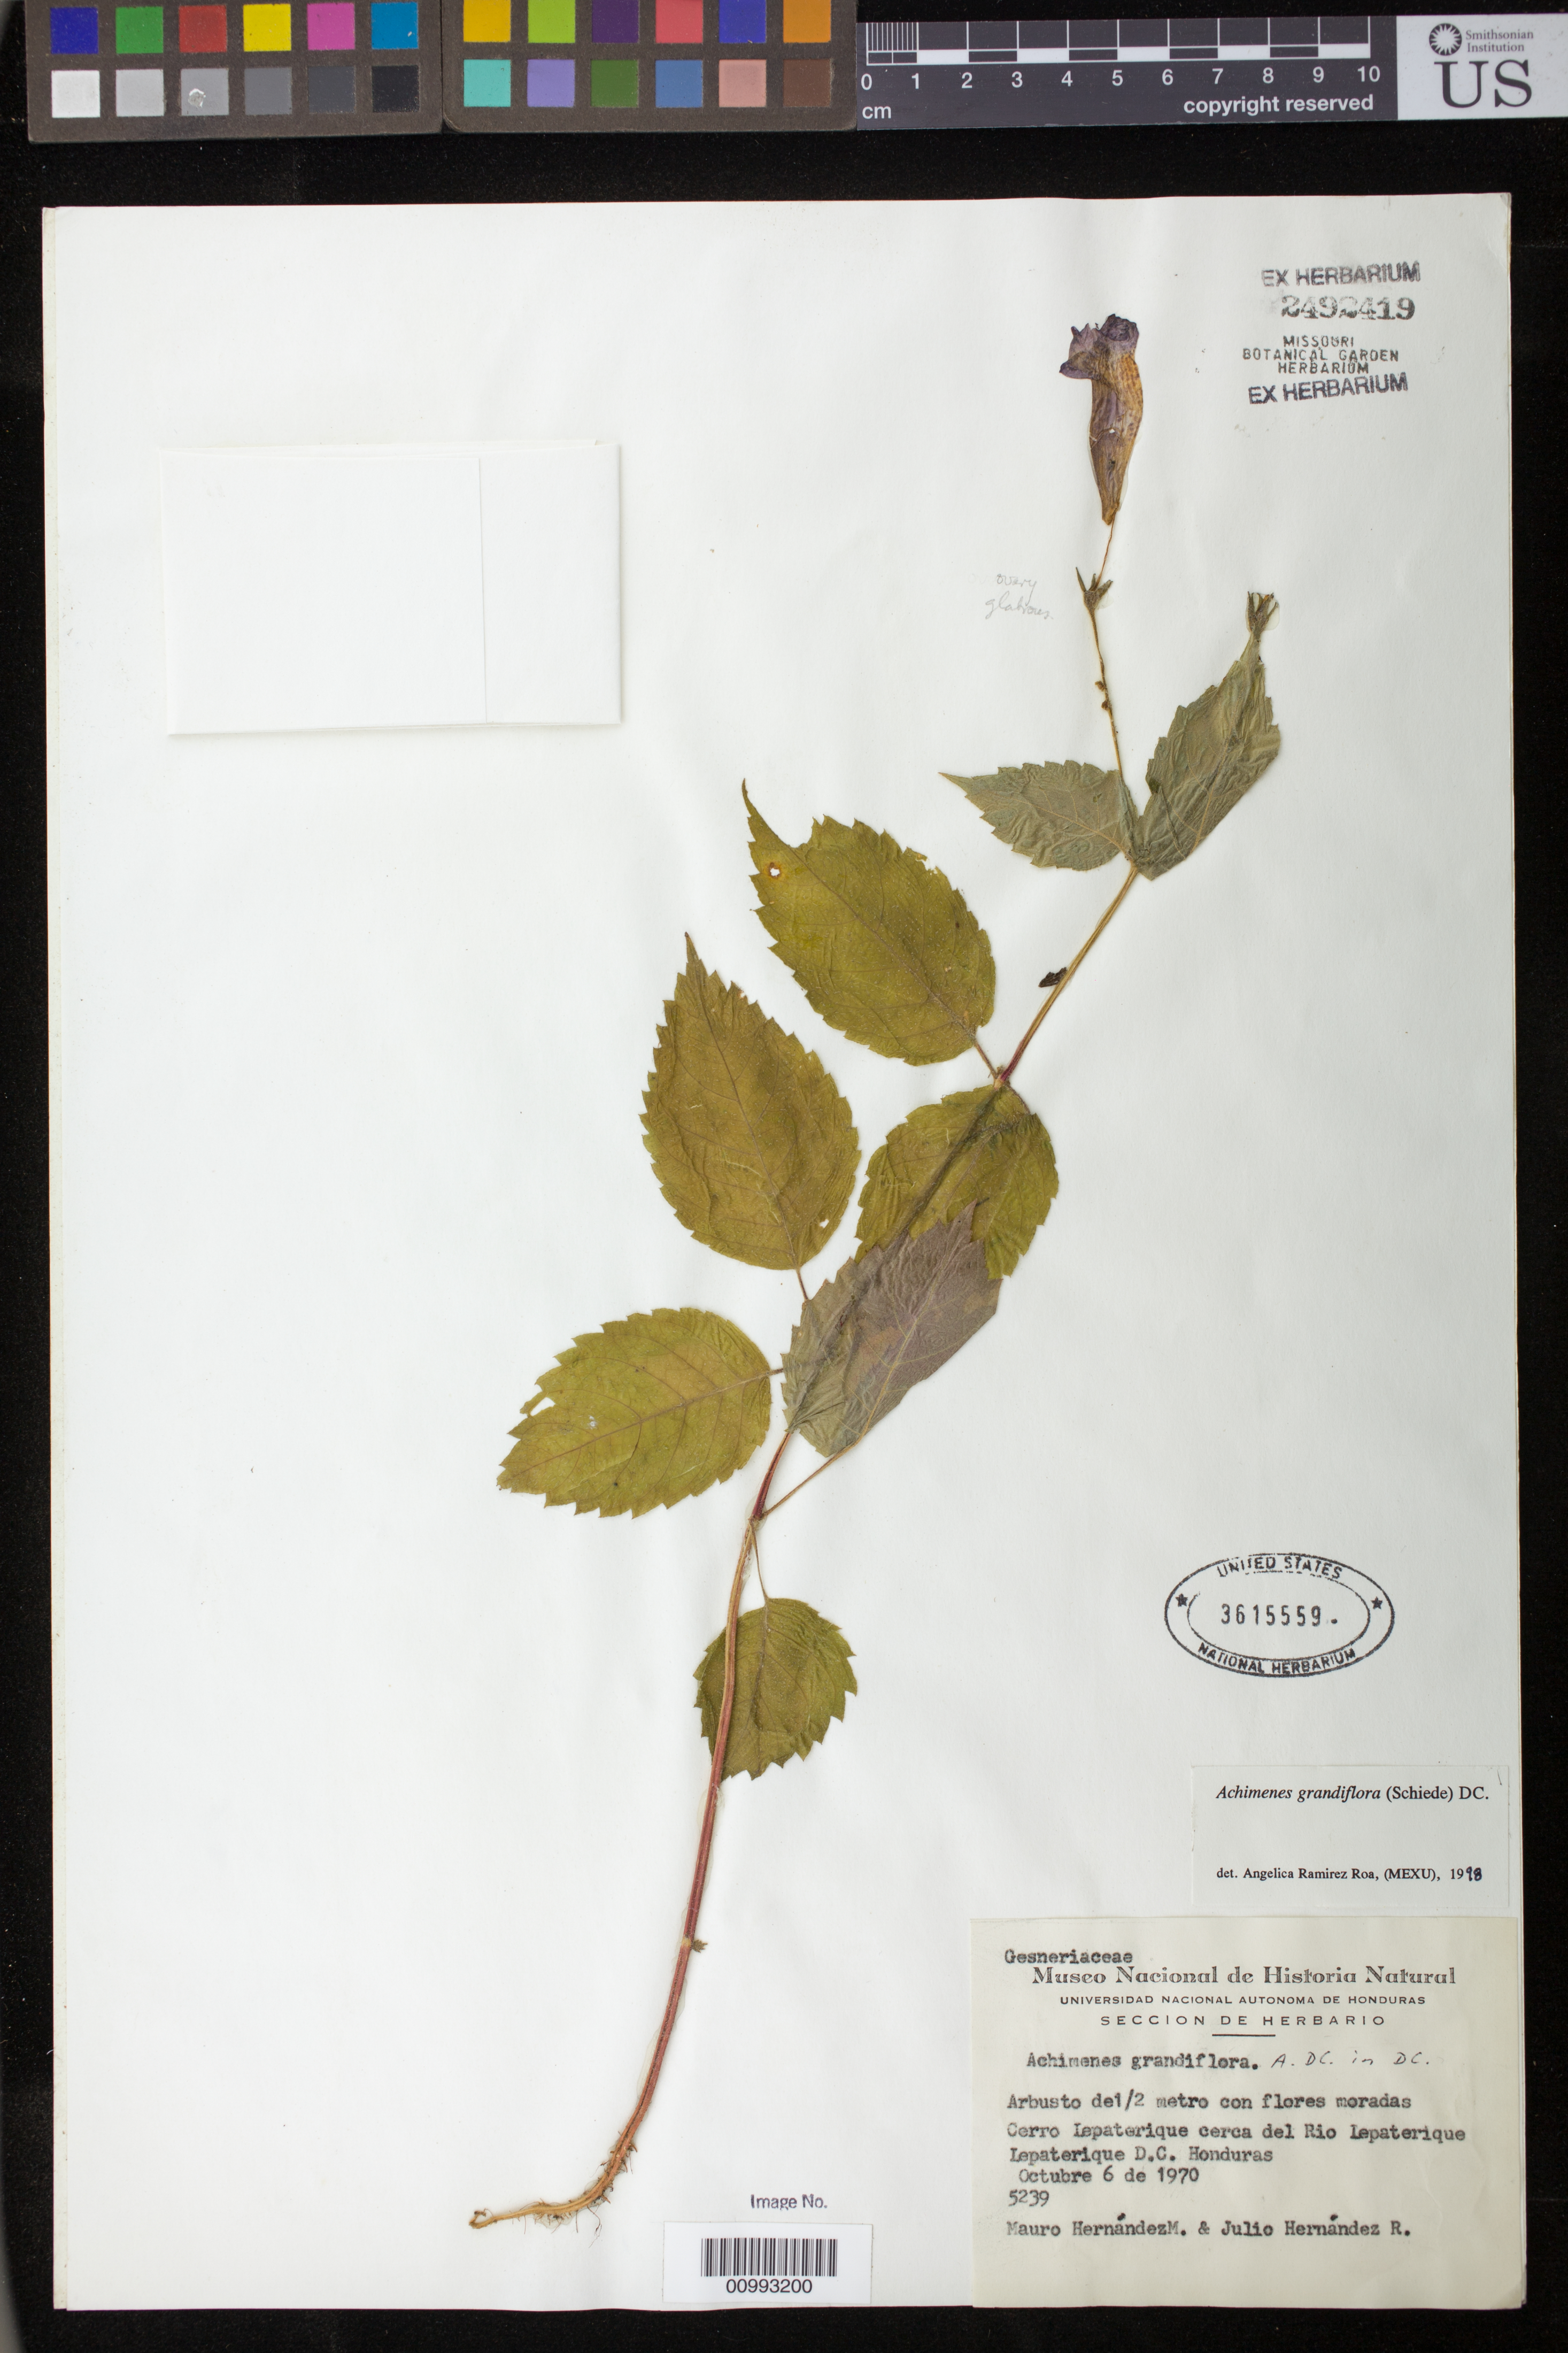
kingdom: Plantae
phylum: Tracheophyta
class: Magnoliopsida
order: Lamiales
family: Gesneriaceae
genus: Achimenes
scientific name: Achimenes grandiflora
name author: (Schiede) DC.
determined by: Ramírez-Roa, A.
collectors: M. Hernandez M. & J. Hernández R.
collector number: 5239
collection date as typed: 06 Oct 1970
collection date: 1970-10-06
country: Honduras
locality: Cerro Lepaterique, cerca del Rio Lepaterique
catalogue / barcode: US 3615559